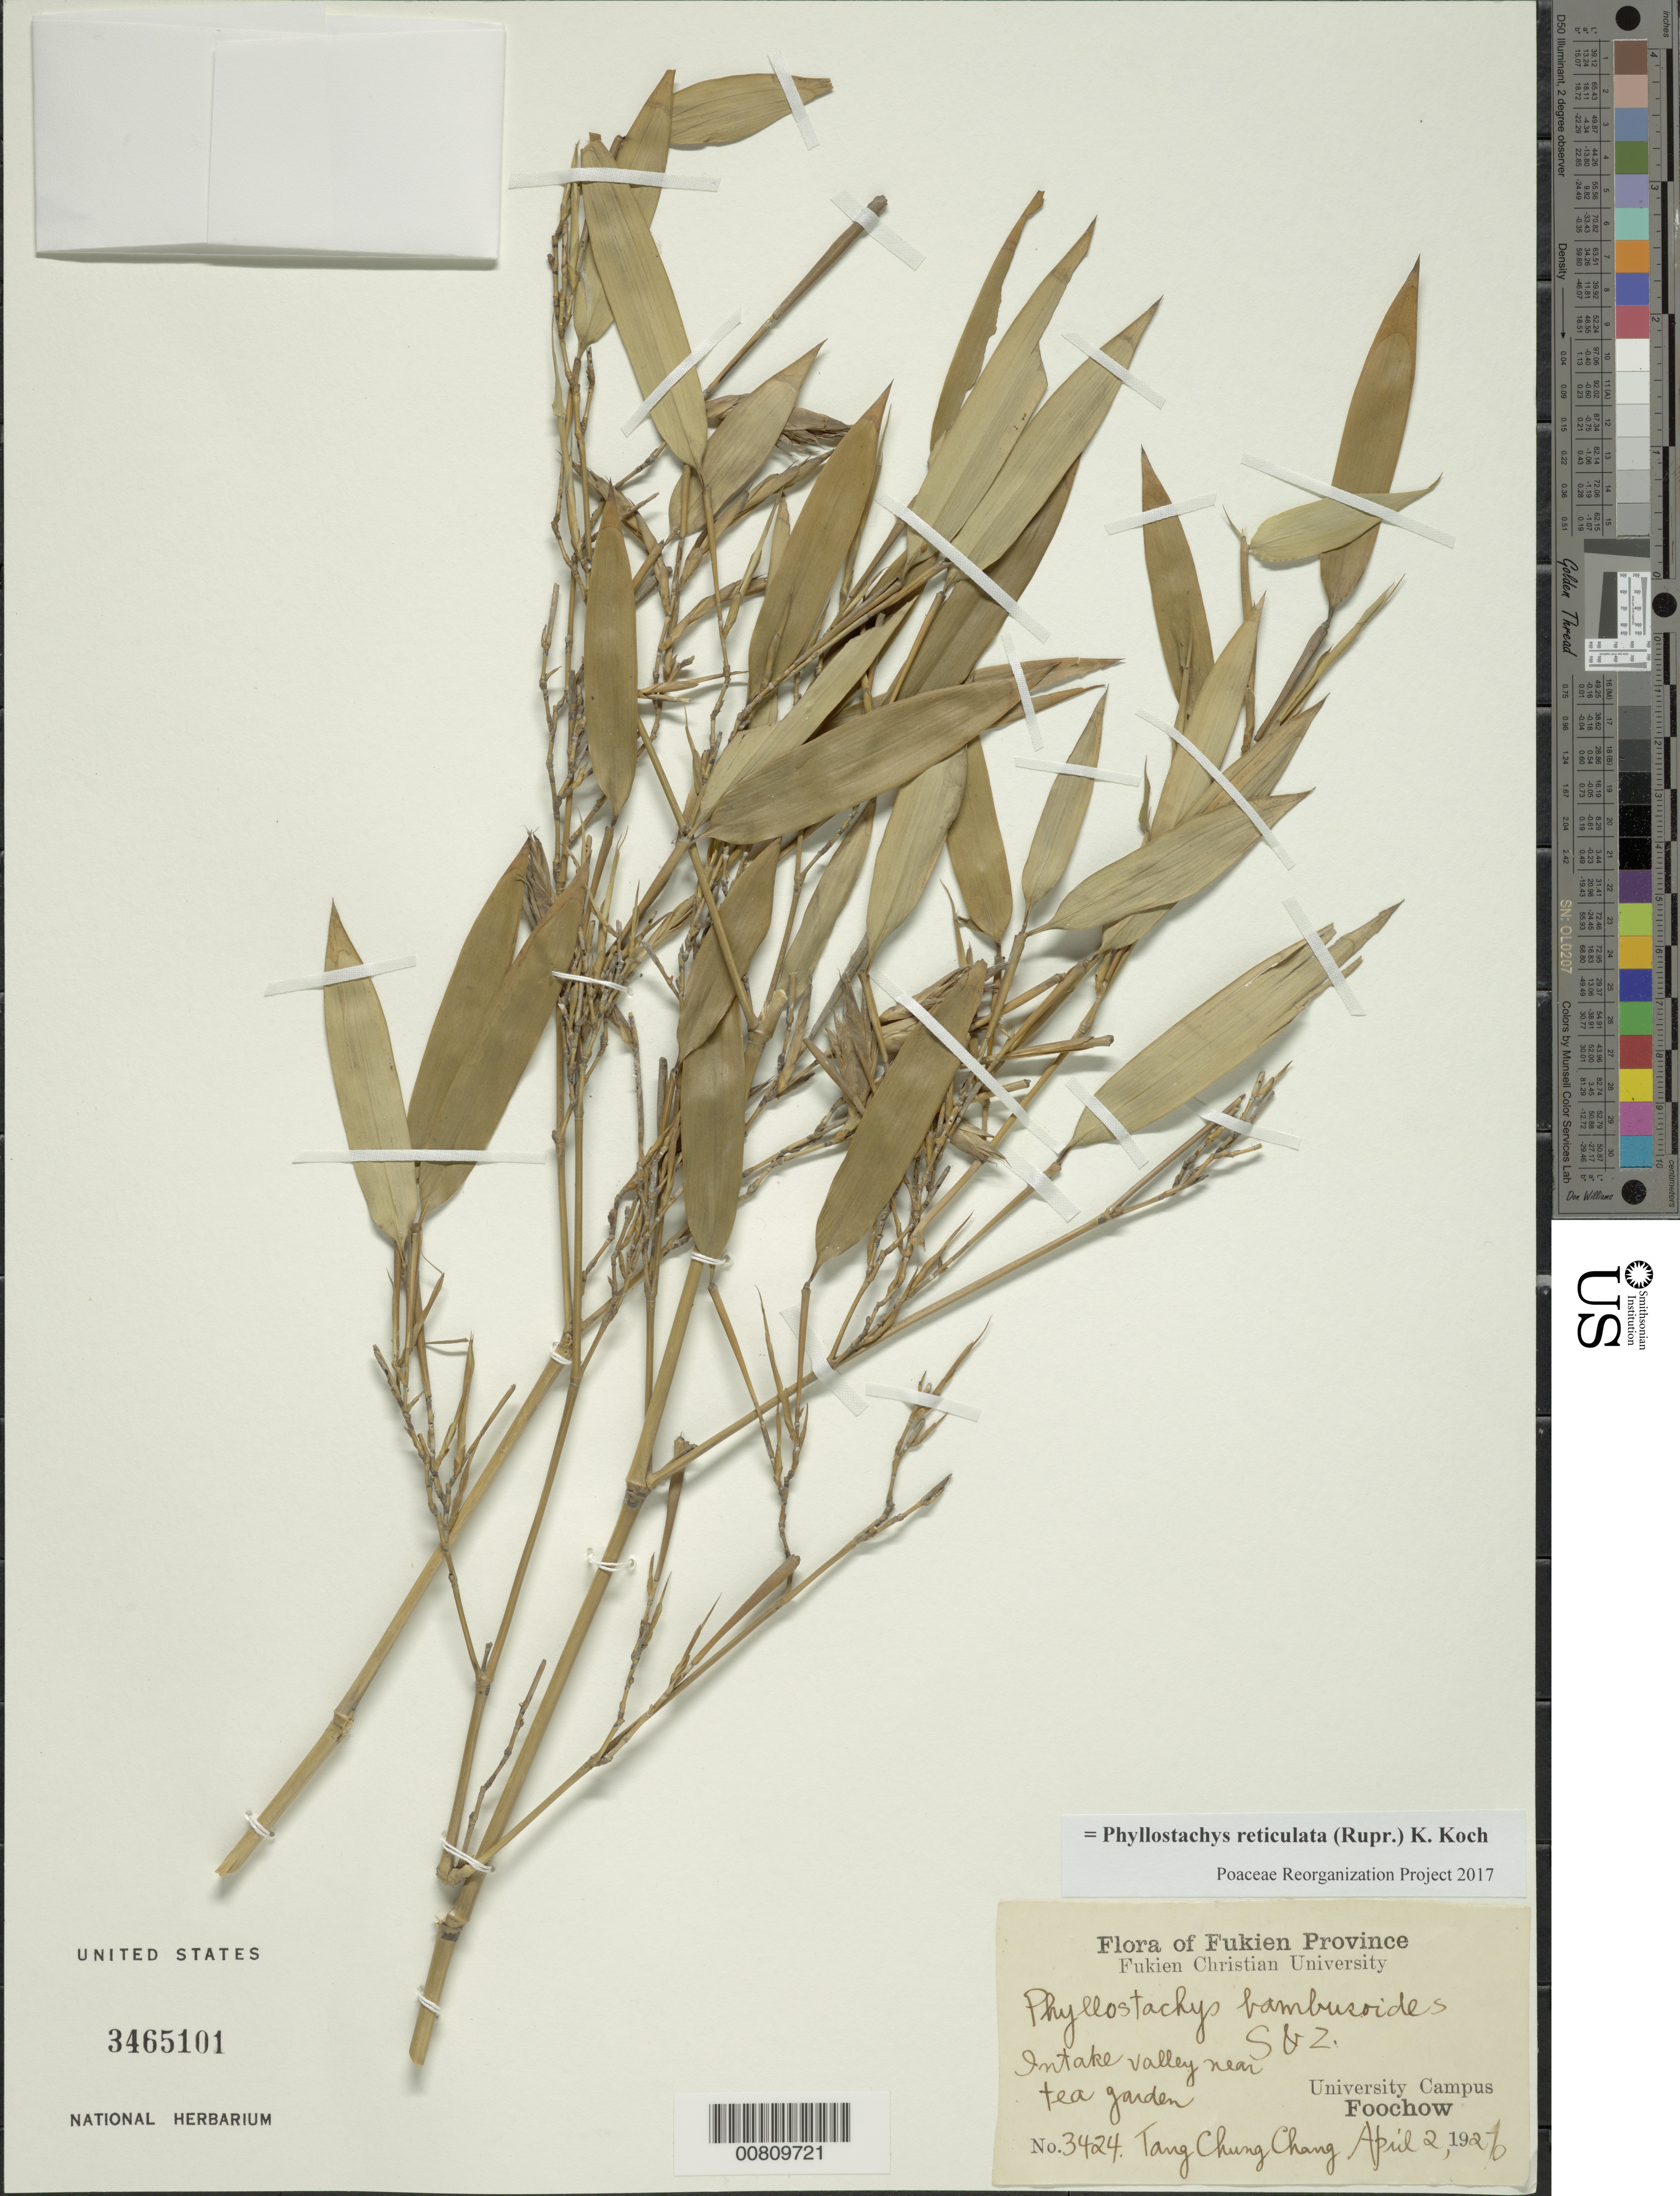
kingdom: Plantae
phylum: Tracheophyta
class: Liliopsida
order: Poales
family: Poaceae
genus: Phyllostachys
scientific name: Phyllostachys reticulata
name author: (Rupr.) K. Koch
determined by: Poaceae Reorganization Project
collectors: T. C. Chang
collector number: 3424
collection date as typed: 02 Apr 1926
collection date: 1926-04-02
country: China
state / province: Fujian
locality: University Campus Foochow, Intake Valley near tea garden.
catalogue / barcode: US 3465101